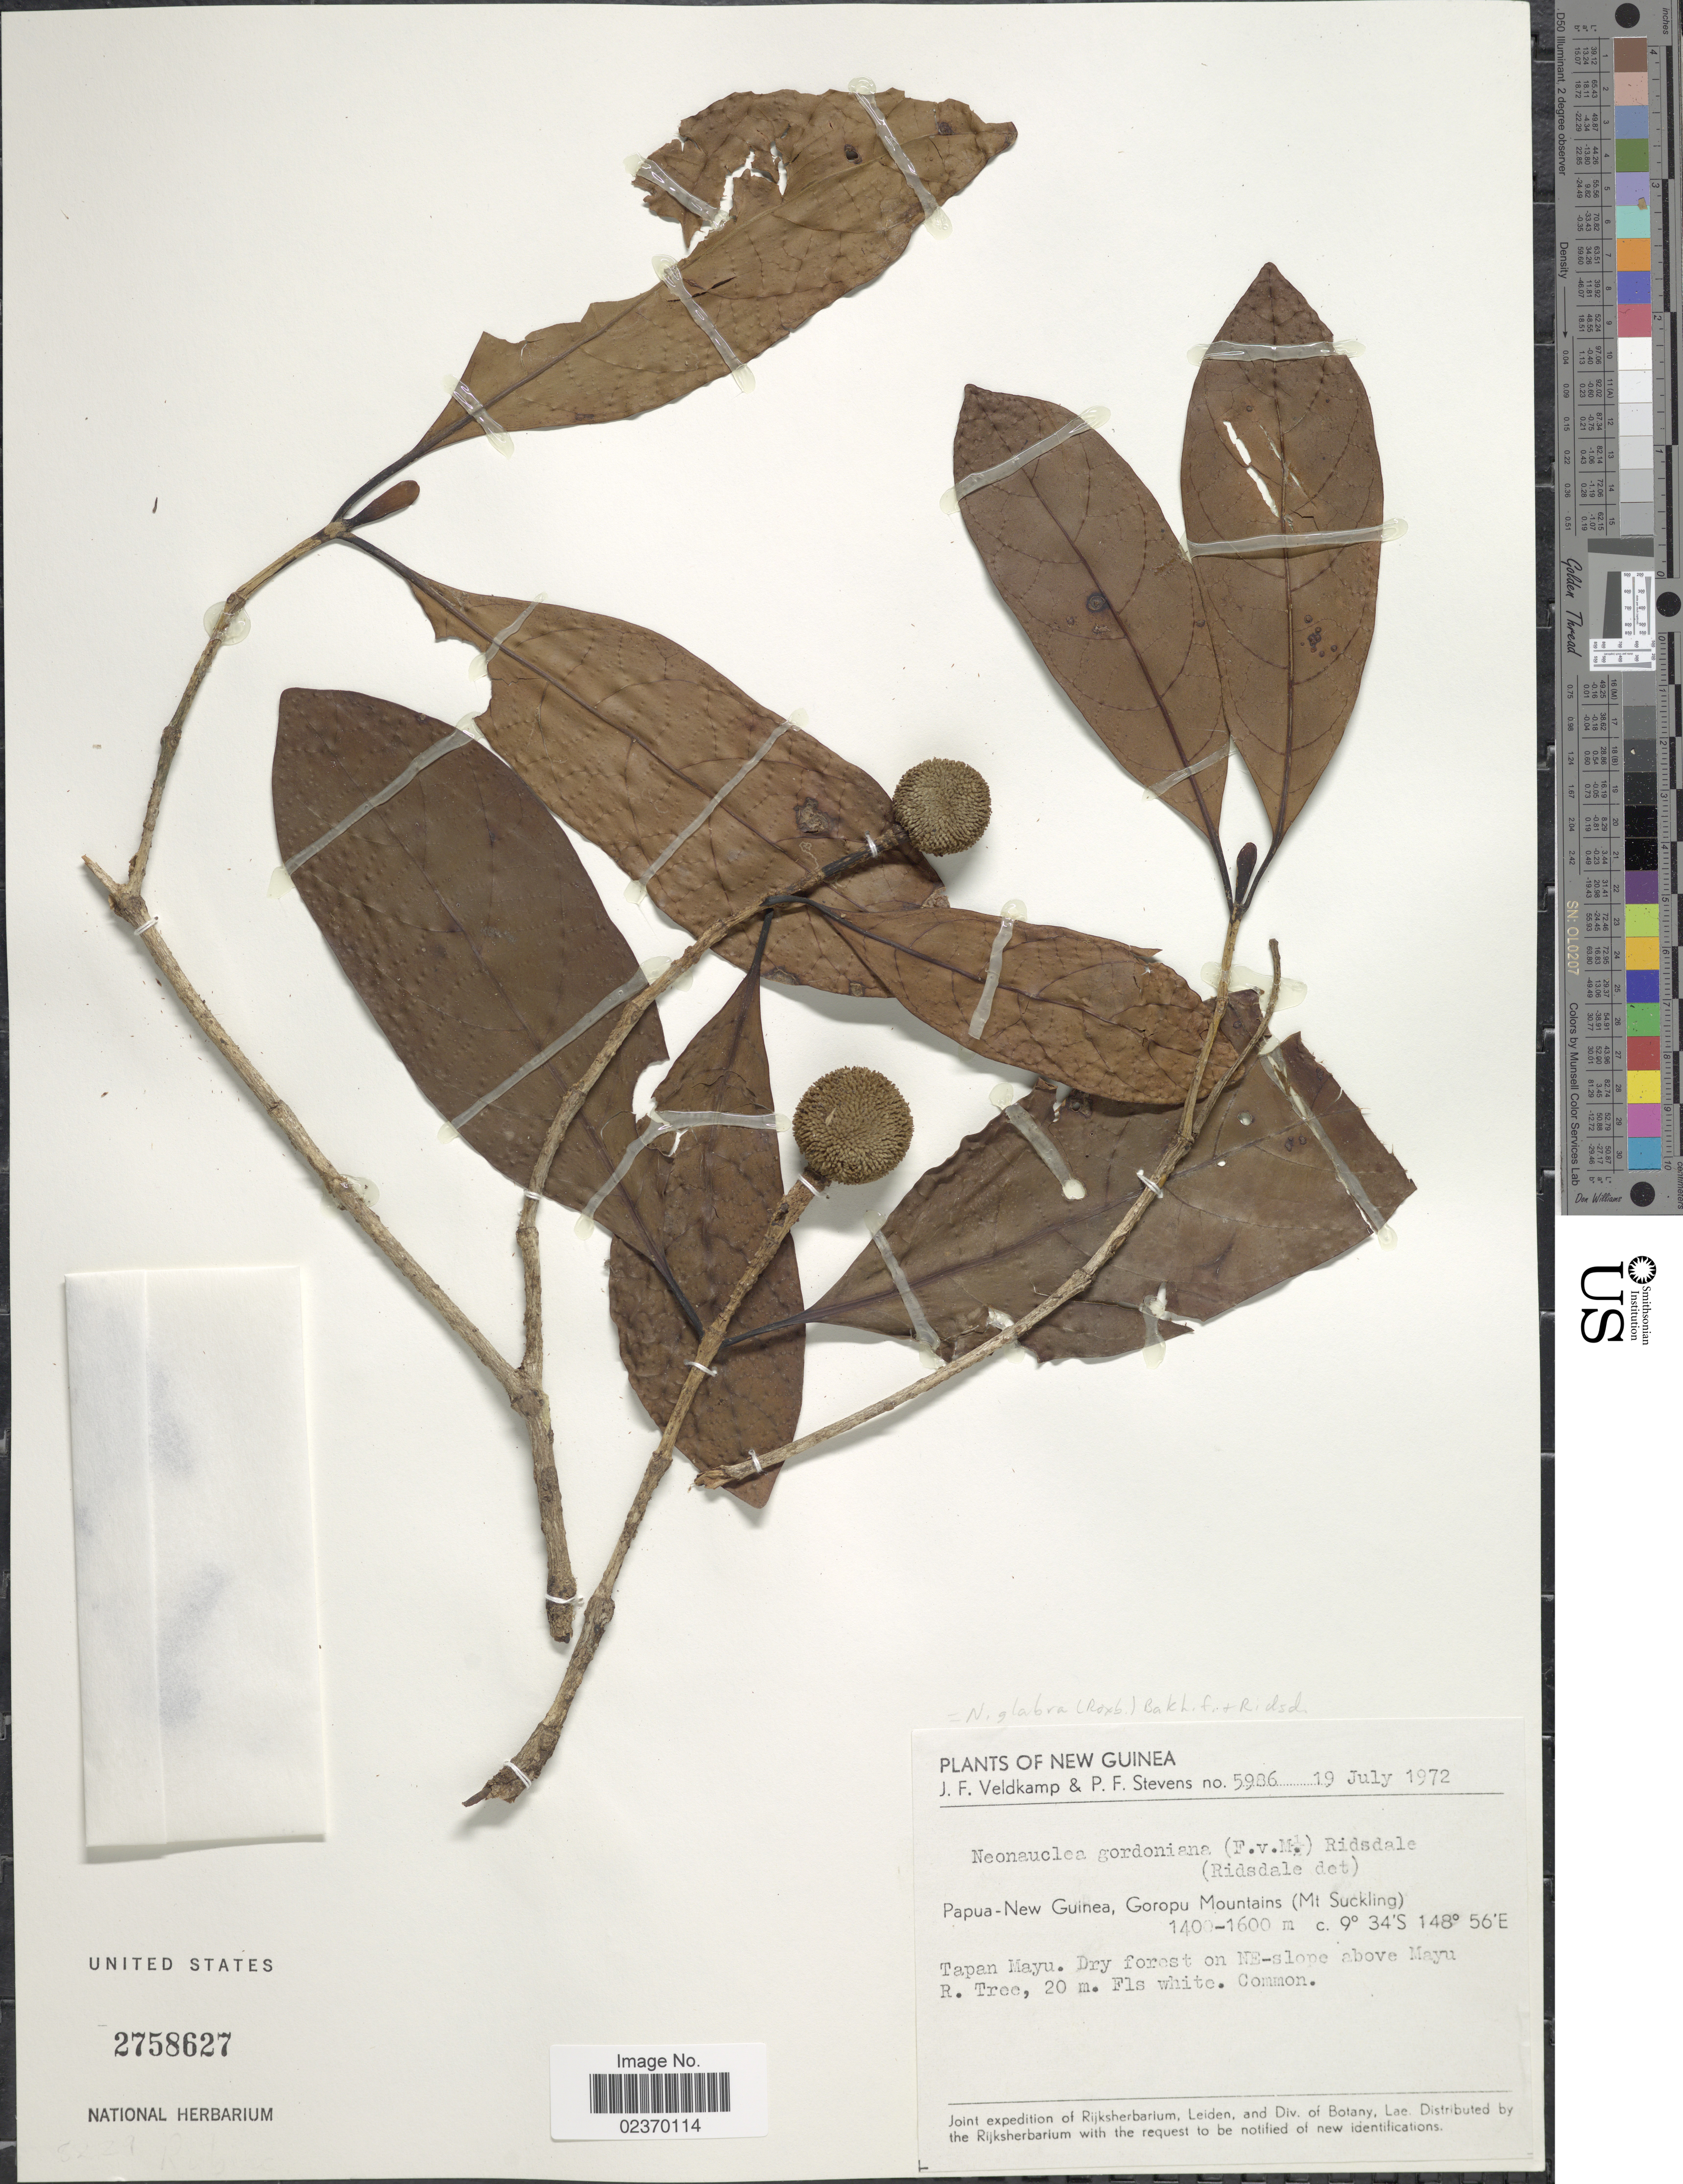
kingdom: Plantae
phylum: Tracheophyta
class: Magnoliopsida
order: Gentianales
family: Rubiaceae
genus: Neonauclea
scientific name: Neonauclea glabra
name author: (Roxb.) Bakh. f. & Risdale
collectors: J. F. Veldkamp & P. F. Stevens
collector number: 5986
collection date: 1972-07-19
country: Papua New Guinea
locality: New Guinea, Goropu Mountains (Mt Suckling), Tapan Mayu. Dry forest on NE-slope above Mayu R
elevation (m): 1400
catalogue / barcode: US 2758627